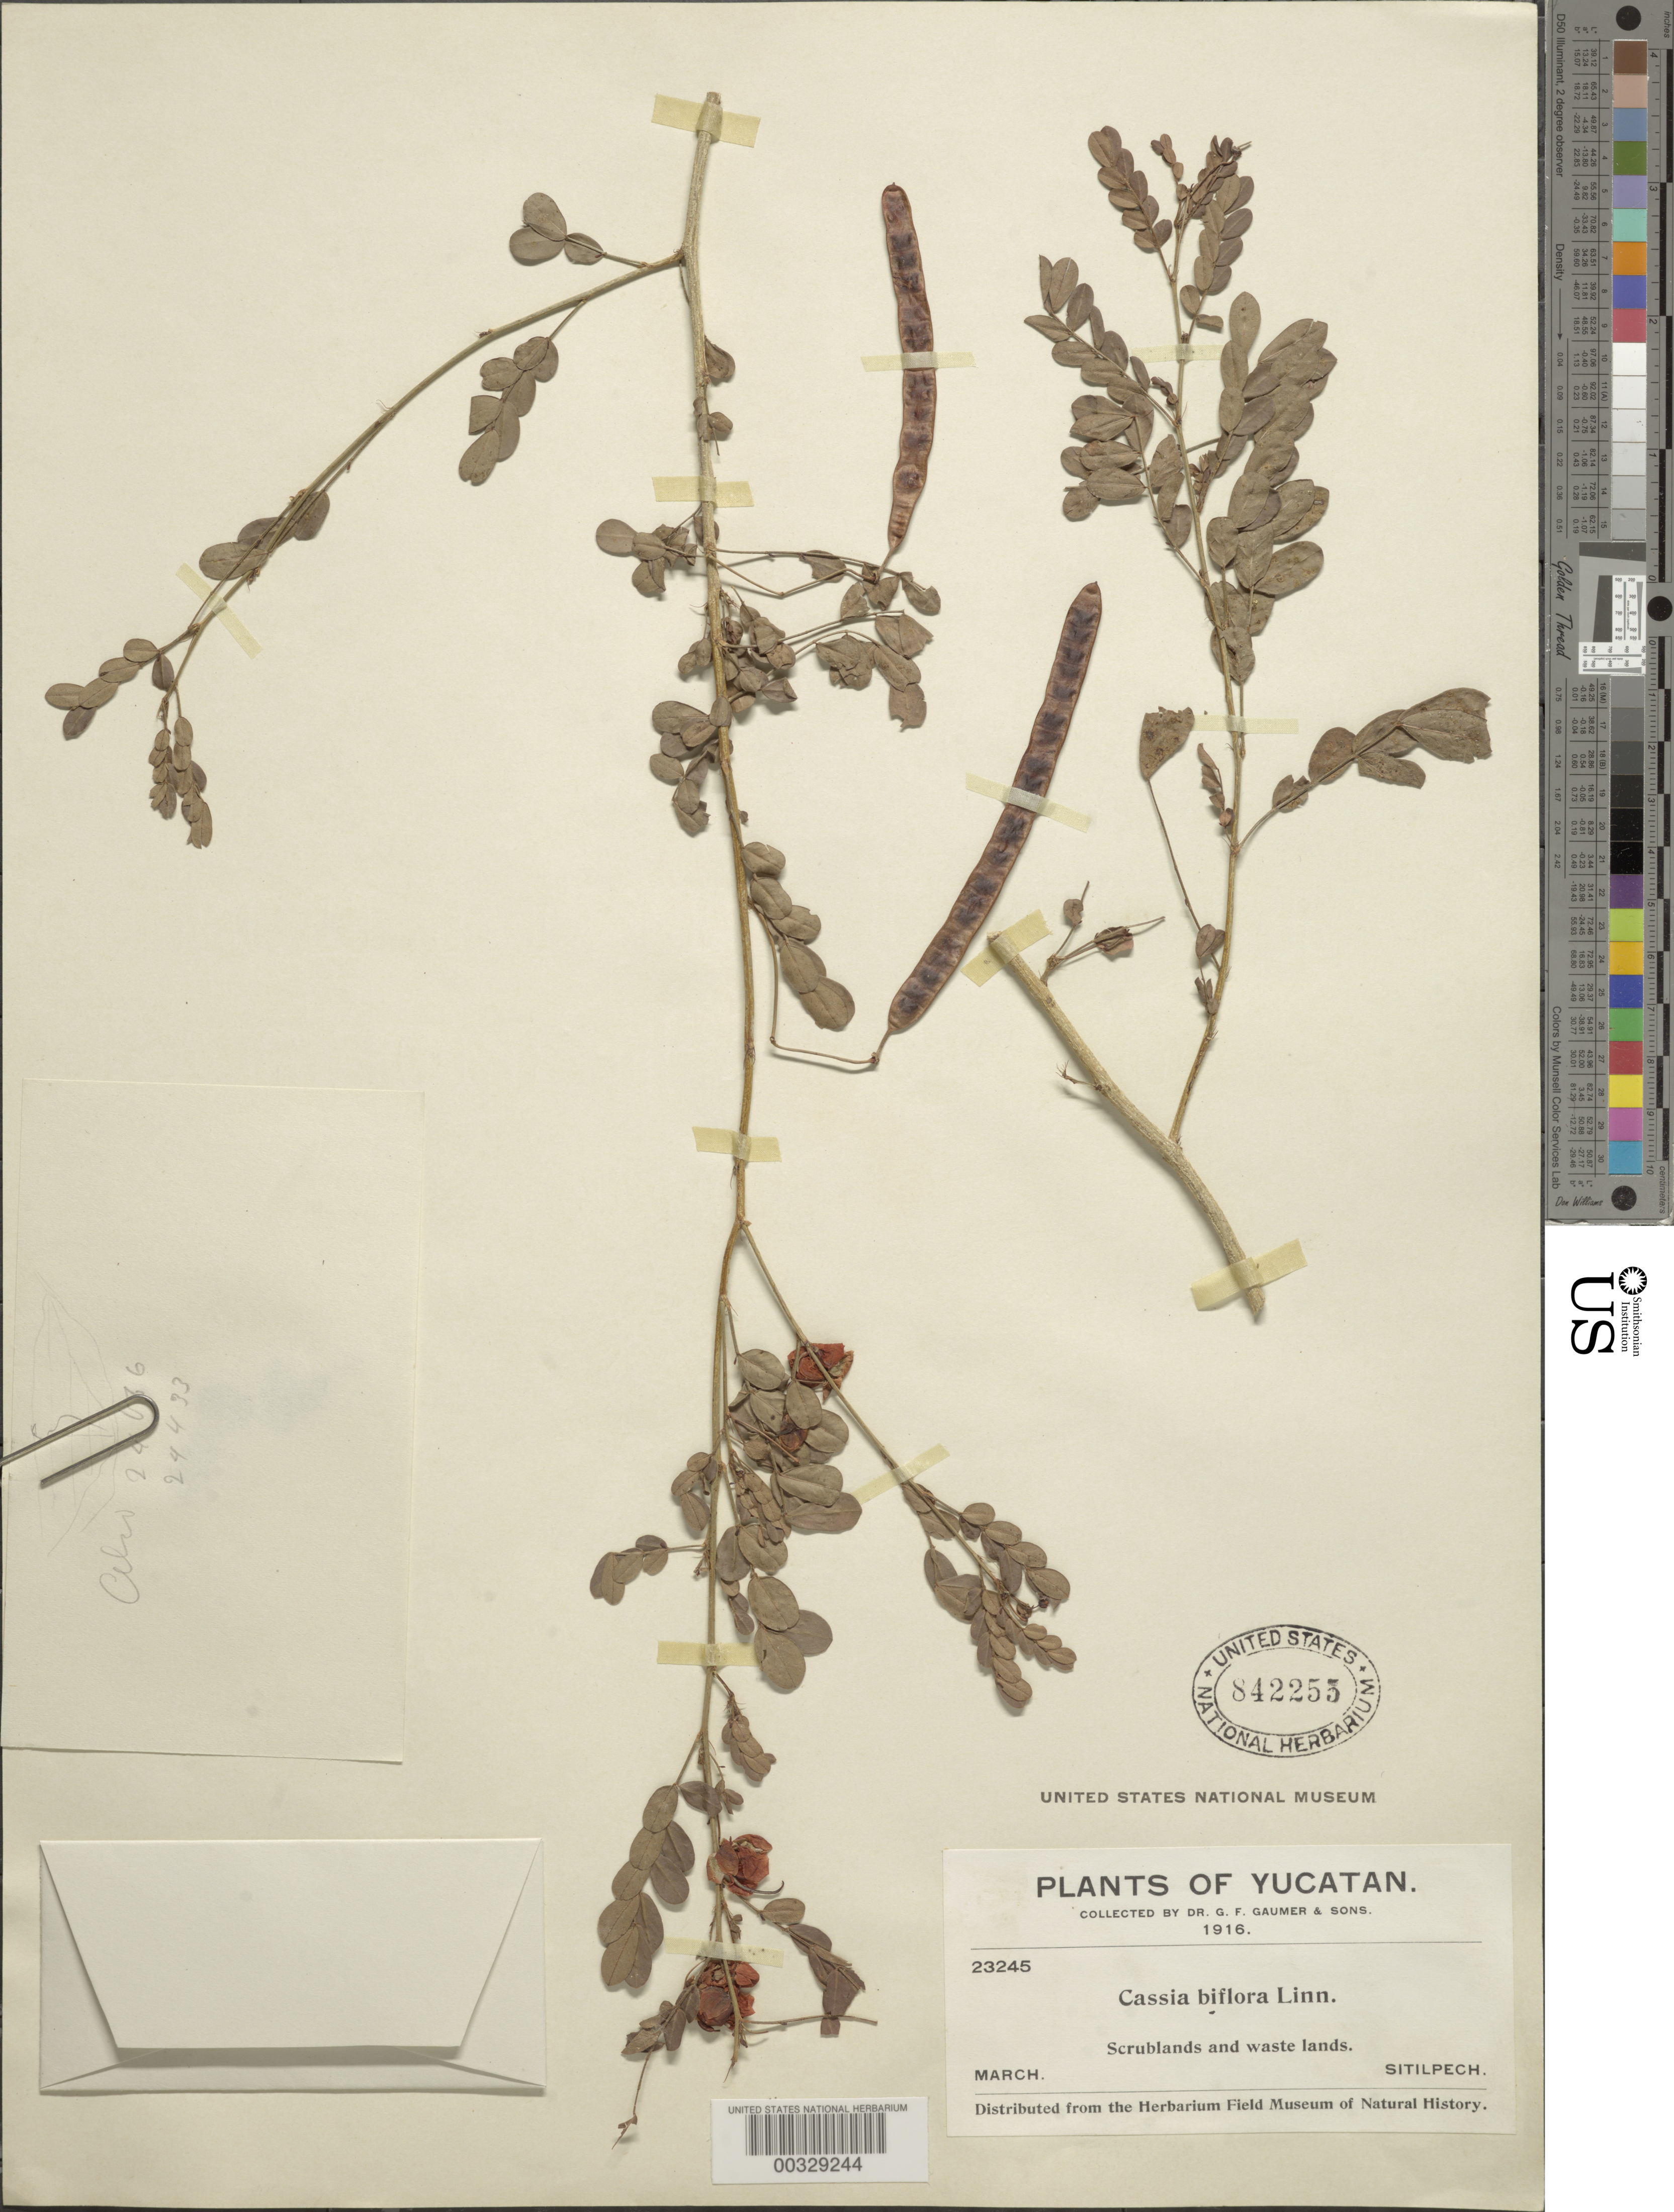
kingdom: Plantae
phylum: Tracheophyta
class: Magnoliopsida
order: Fabales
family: Fabaceae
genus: Senna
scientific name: Senna pallida var. gaumeri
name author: (Britton & Rose) H.S. Irwin & Barneby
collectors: G. F. Gaumer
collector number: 23245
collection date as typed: Mar 1916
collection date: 1916-03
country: Mexico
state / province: Yucatán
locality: Sitilpech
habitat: Scrublands and waste lands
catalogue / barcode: US 842253